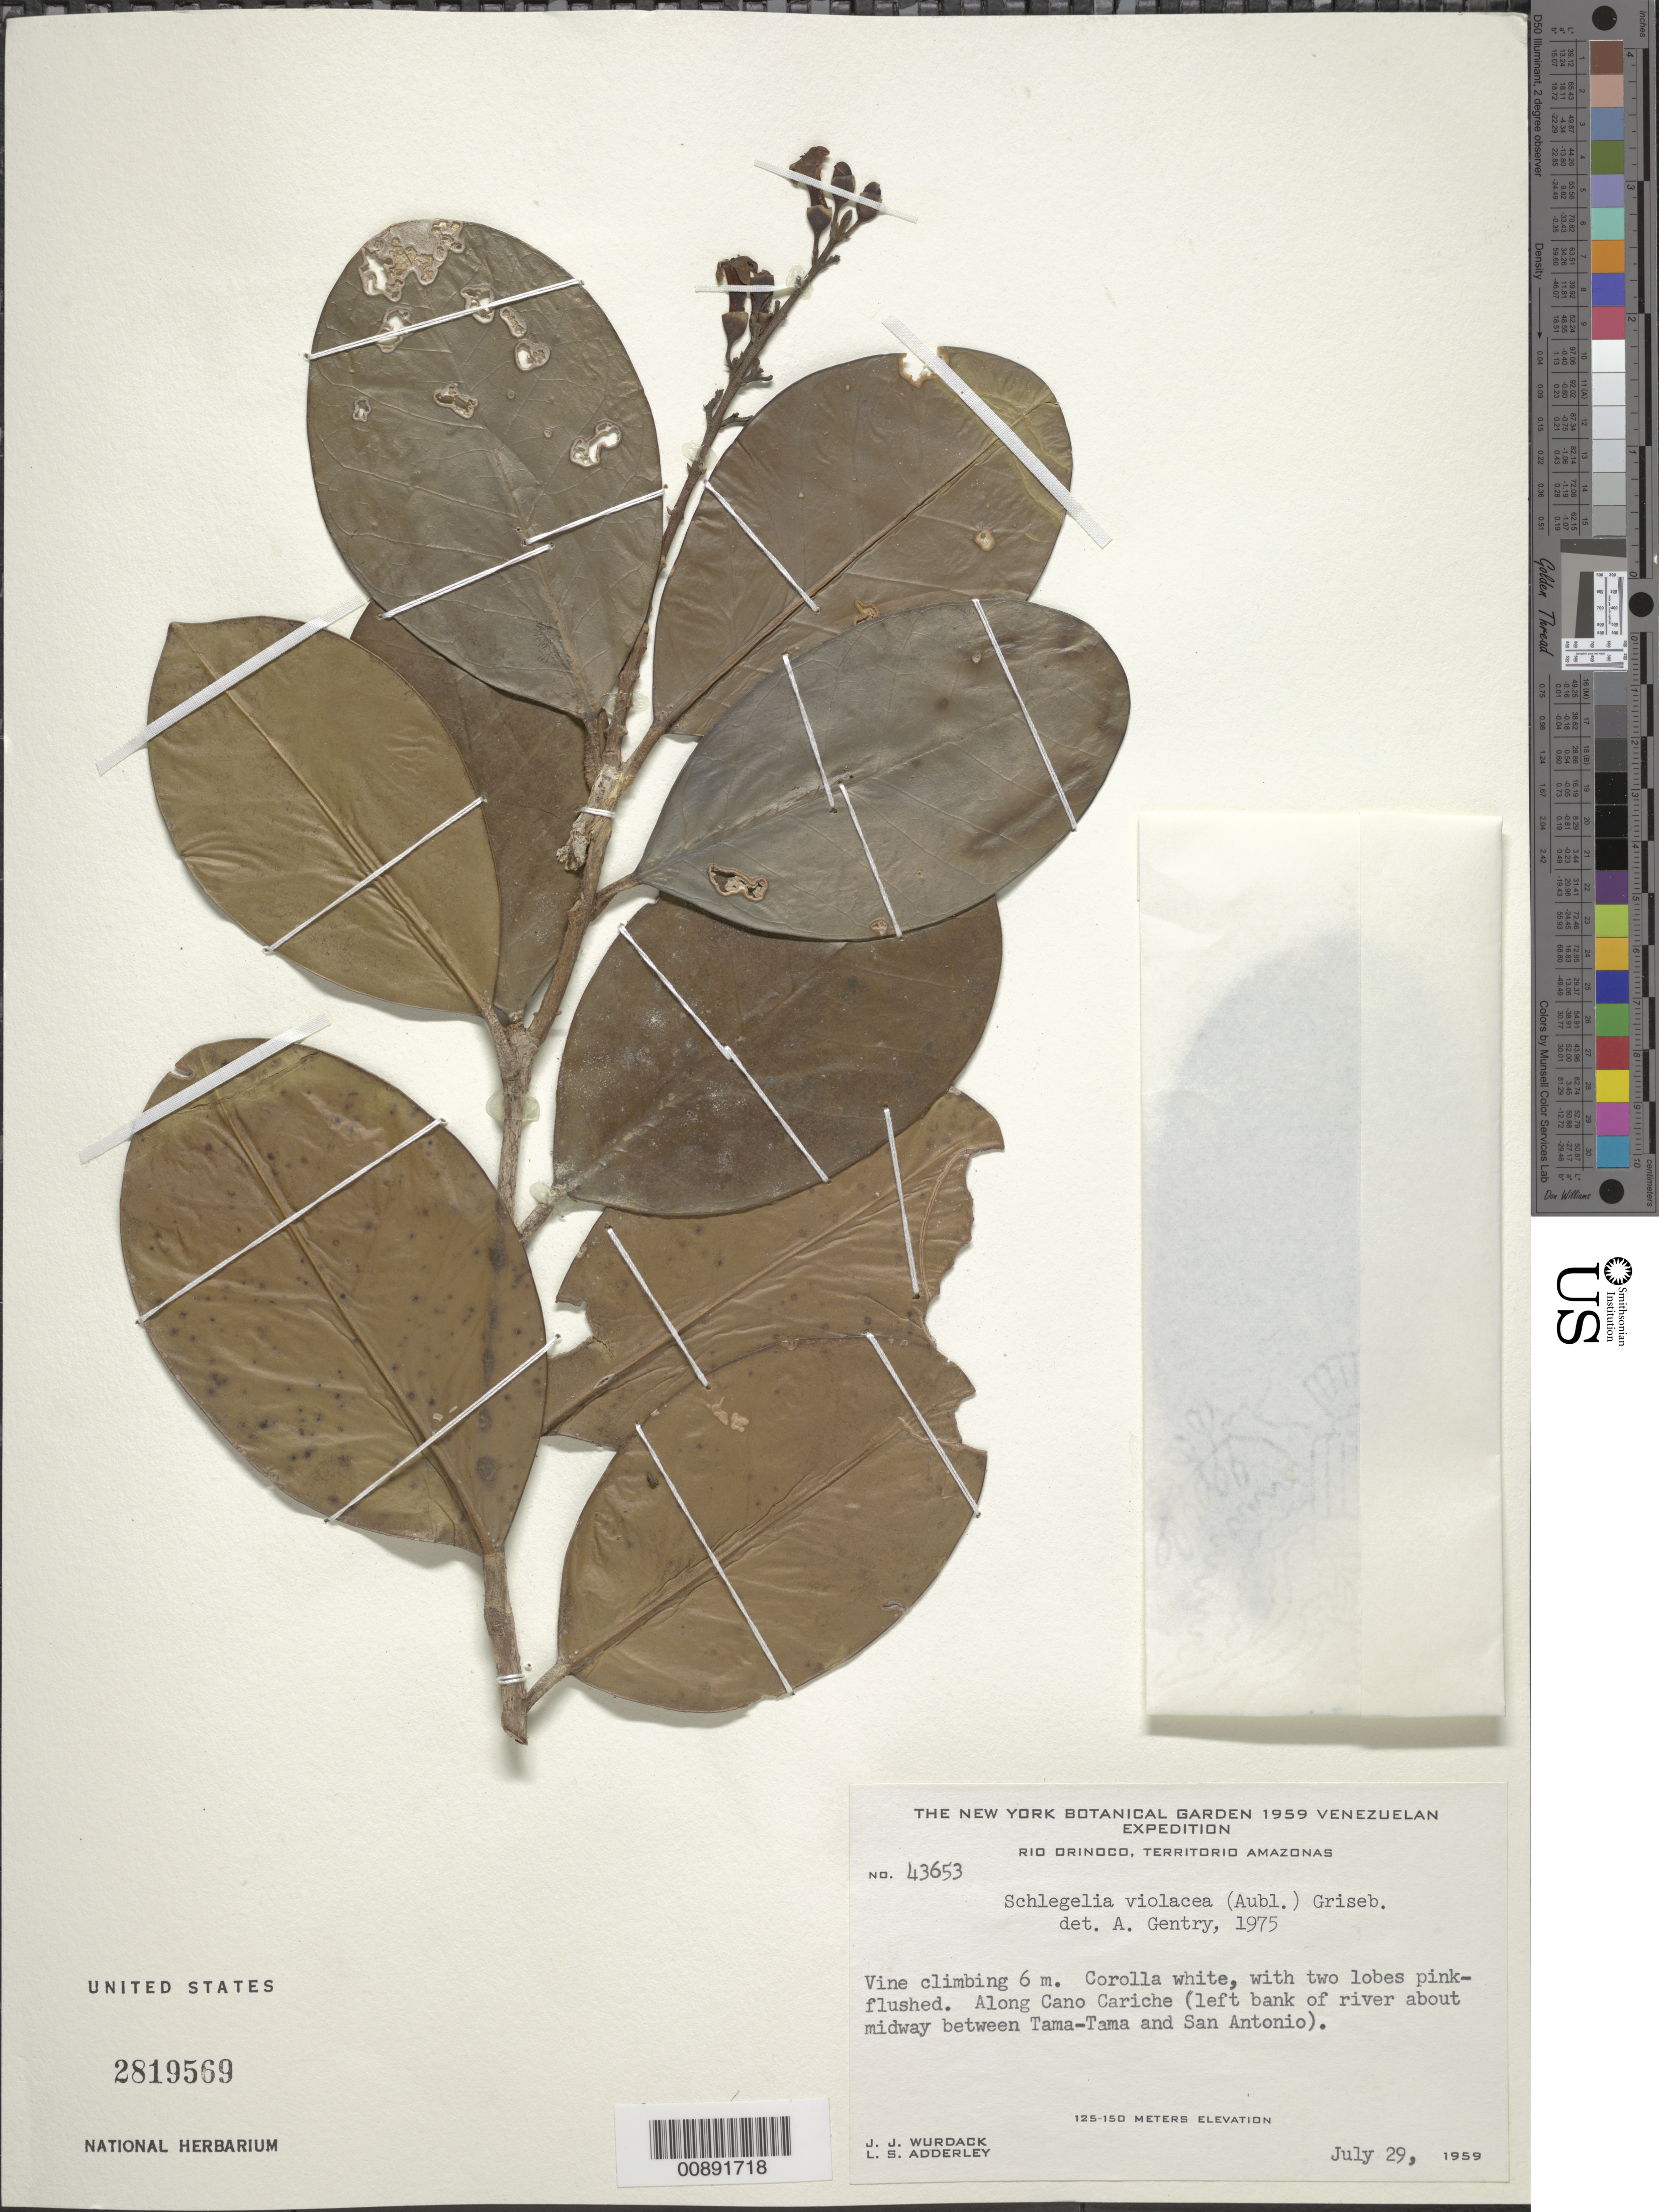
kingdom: Plantae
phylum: Tracheophyta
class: Magnoliopsida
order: Lamiales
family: Schlegeliaceae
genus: Schlegelia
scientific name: Schlegelia violacea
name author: (Aubl.) Griseb.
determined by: Gentry, A. H.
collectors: J. J. Wurdack & L. S. Adderley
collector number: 43653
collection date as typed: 29-Jul-59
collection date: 1959-07-29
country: Venezuela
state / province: Amazonas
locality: Caño Cariche (left bank of river about midway between Tama-Tama and San Antonio)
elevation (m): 125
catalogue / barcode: US 2819569